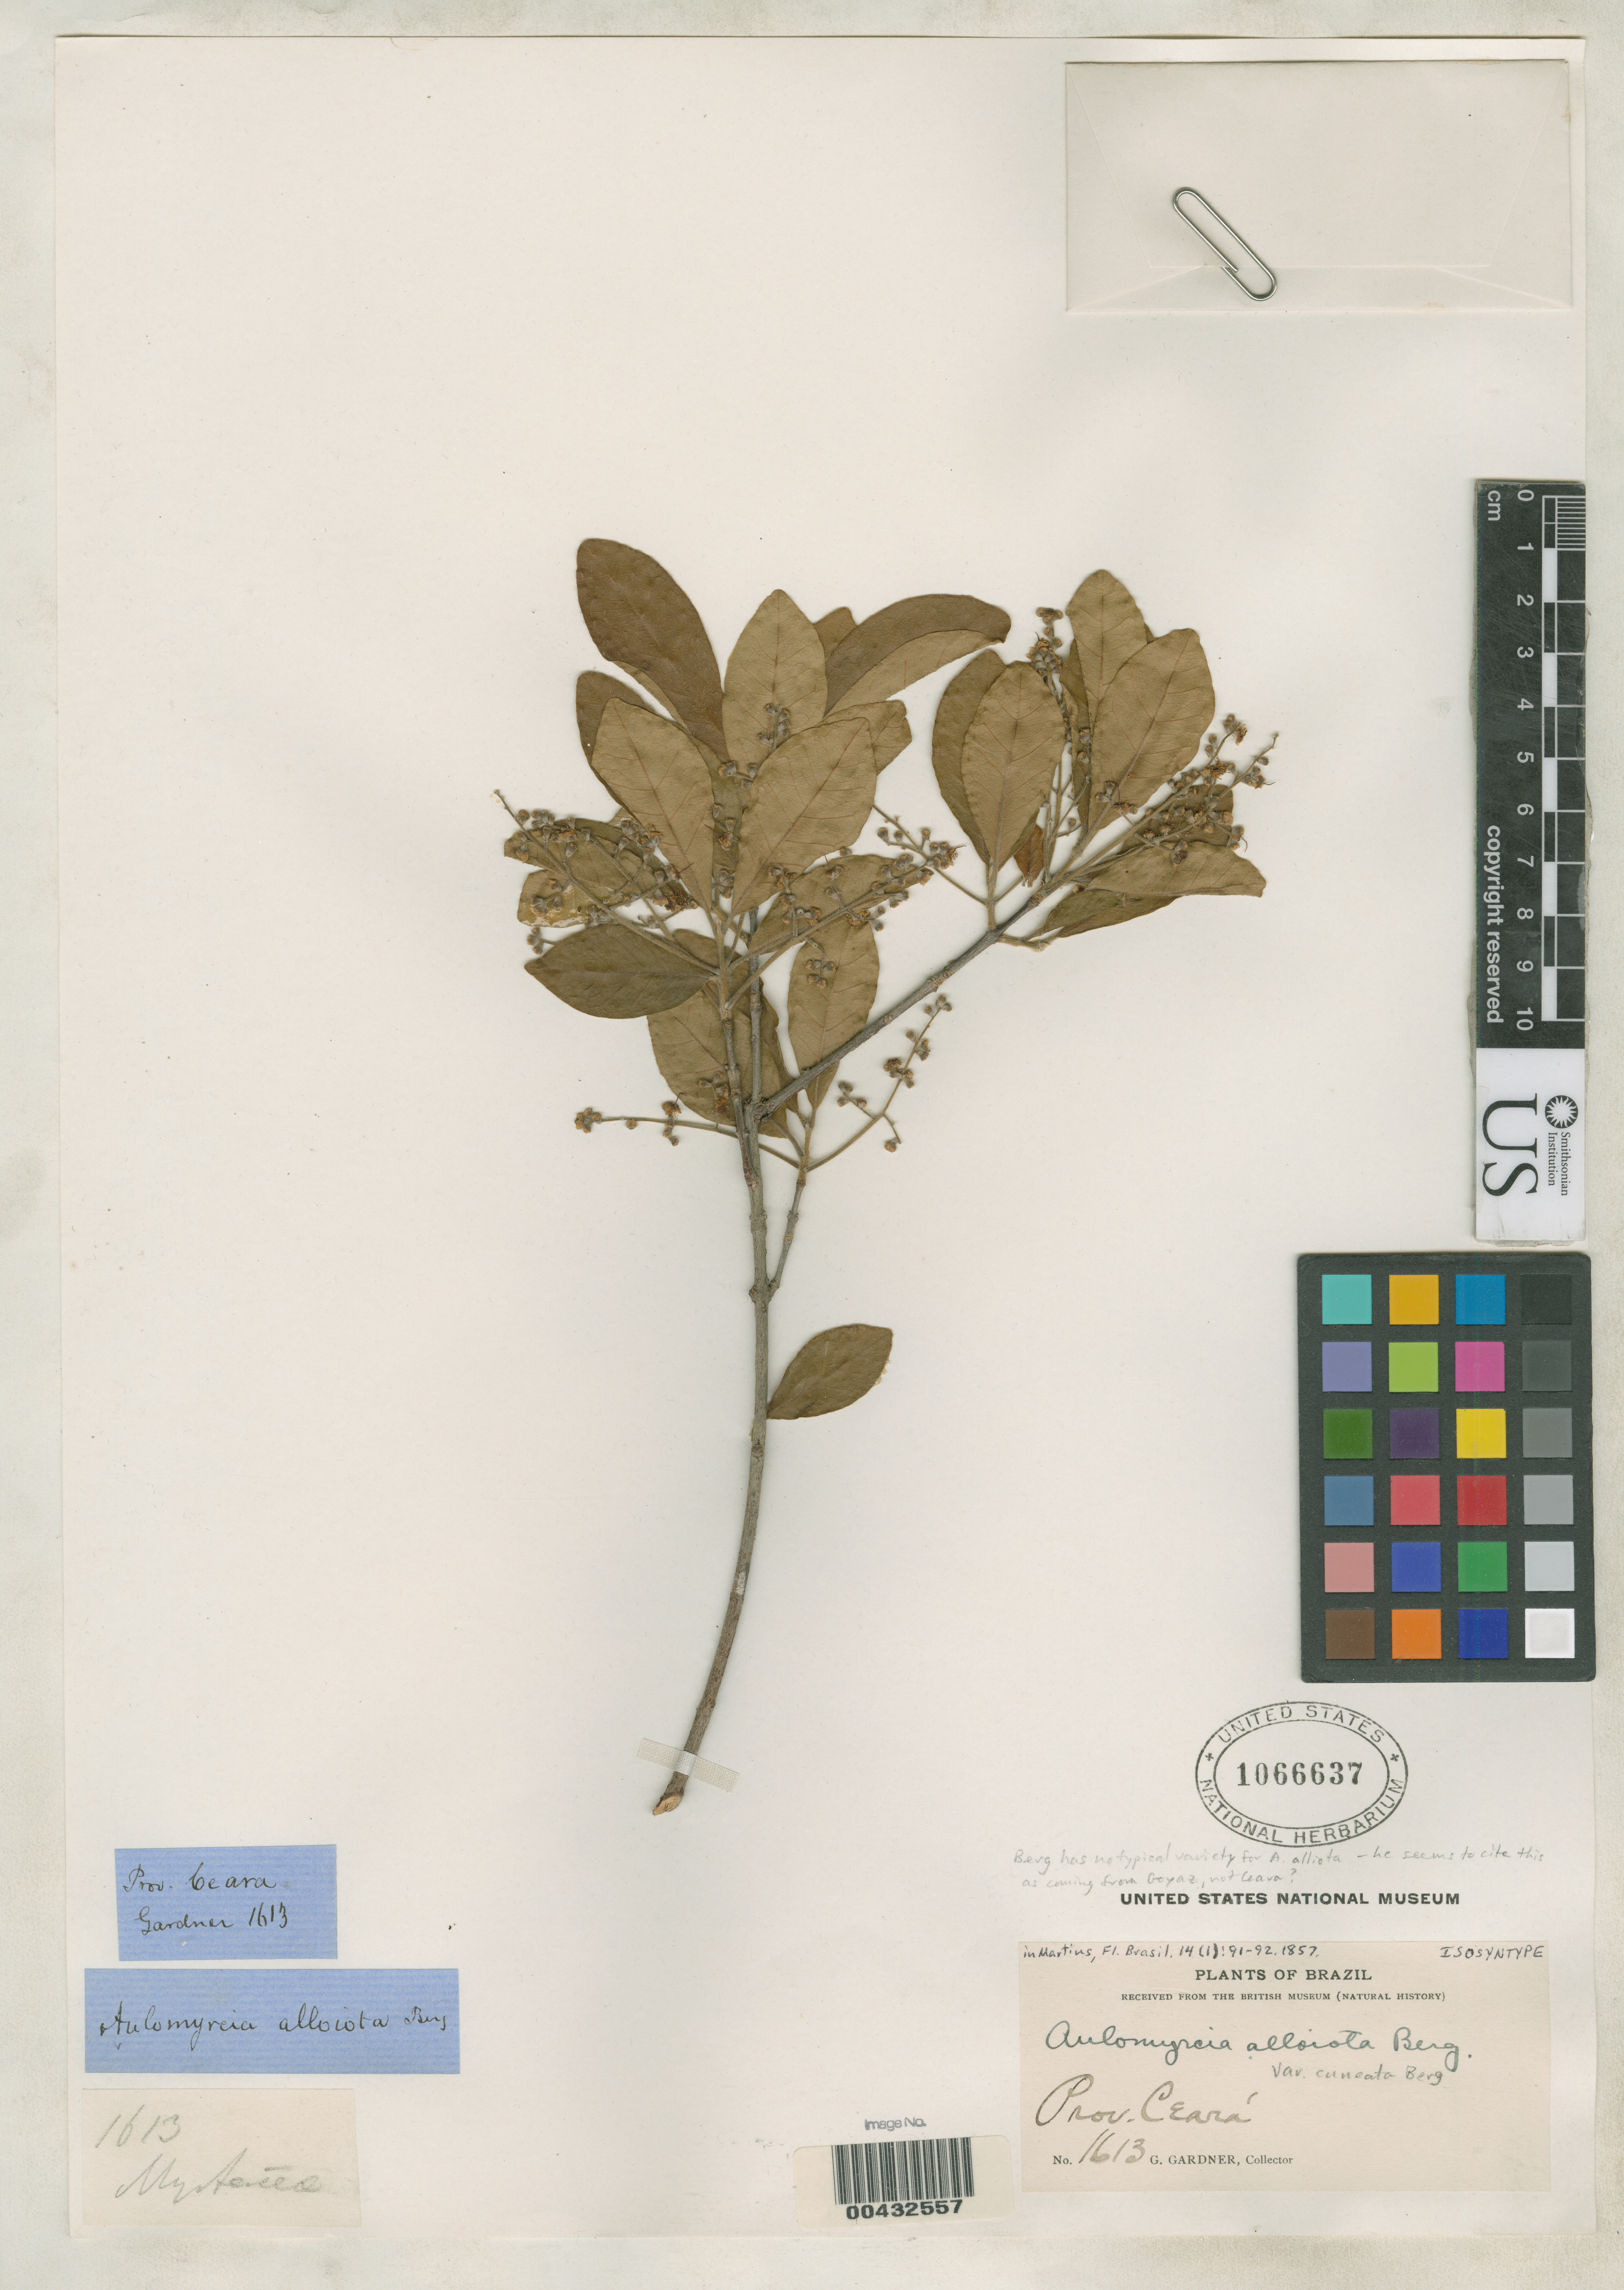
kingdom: Plantae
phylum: Tracheophyta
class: Magnoliopsida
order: Myrtales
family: Myrtaceae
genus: Aulomyrcia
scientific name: Aulomyrcia alloiota var. cuneata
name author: O. Berg in Mart.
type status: Isosyntype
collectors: G. Gardner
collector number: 1613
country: Brazil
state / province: Ceará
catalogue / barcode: US 1066637